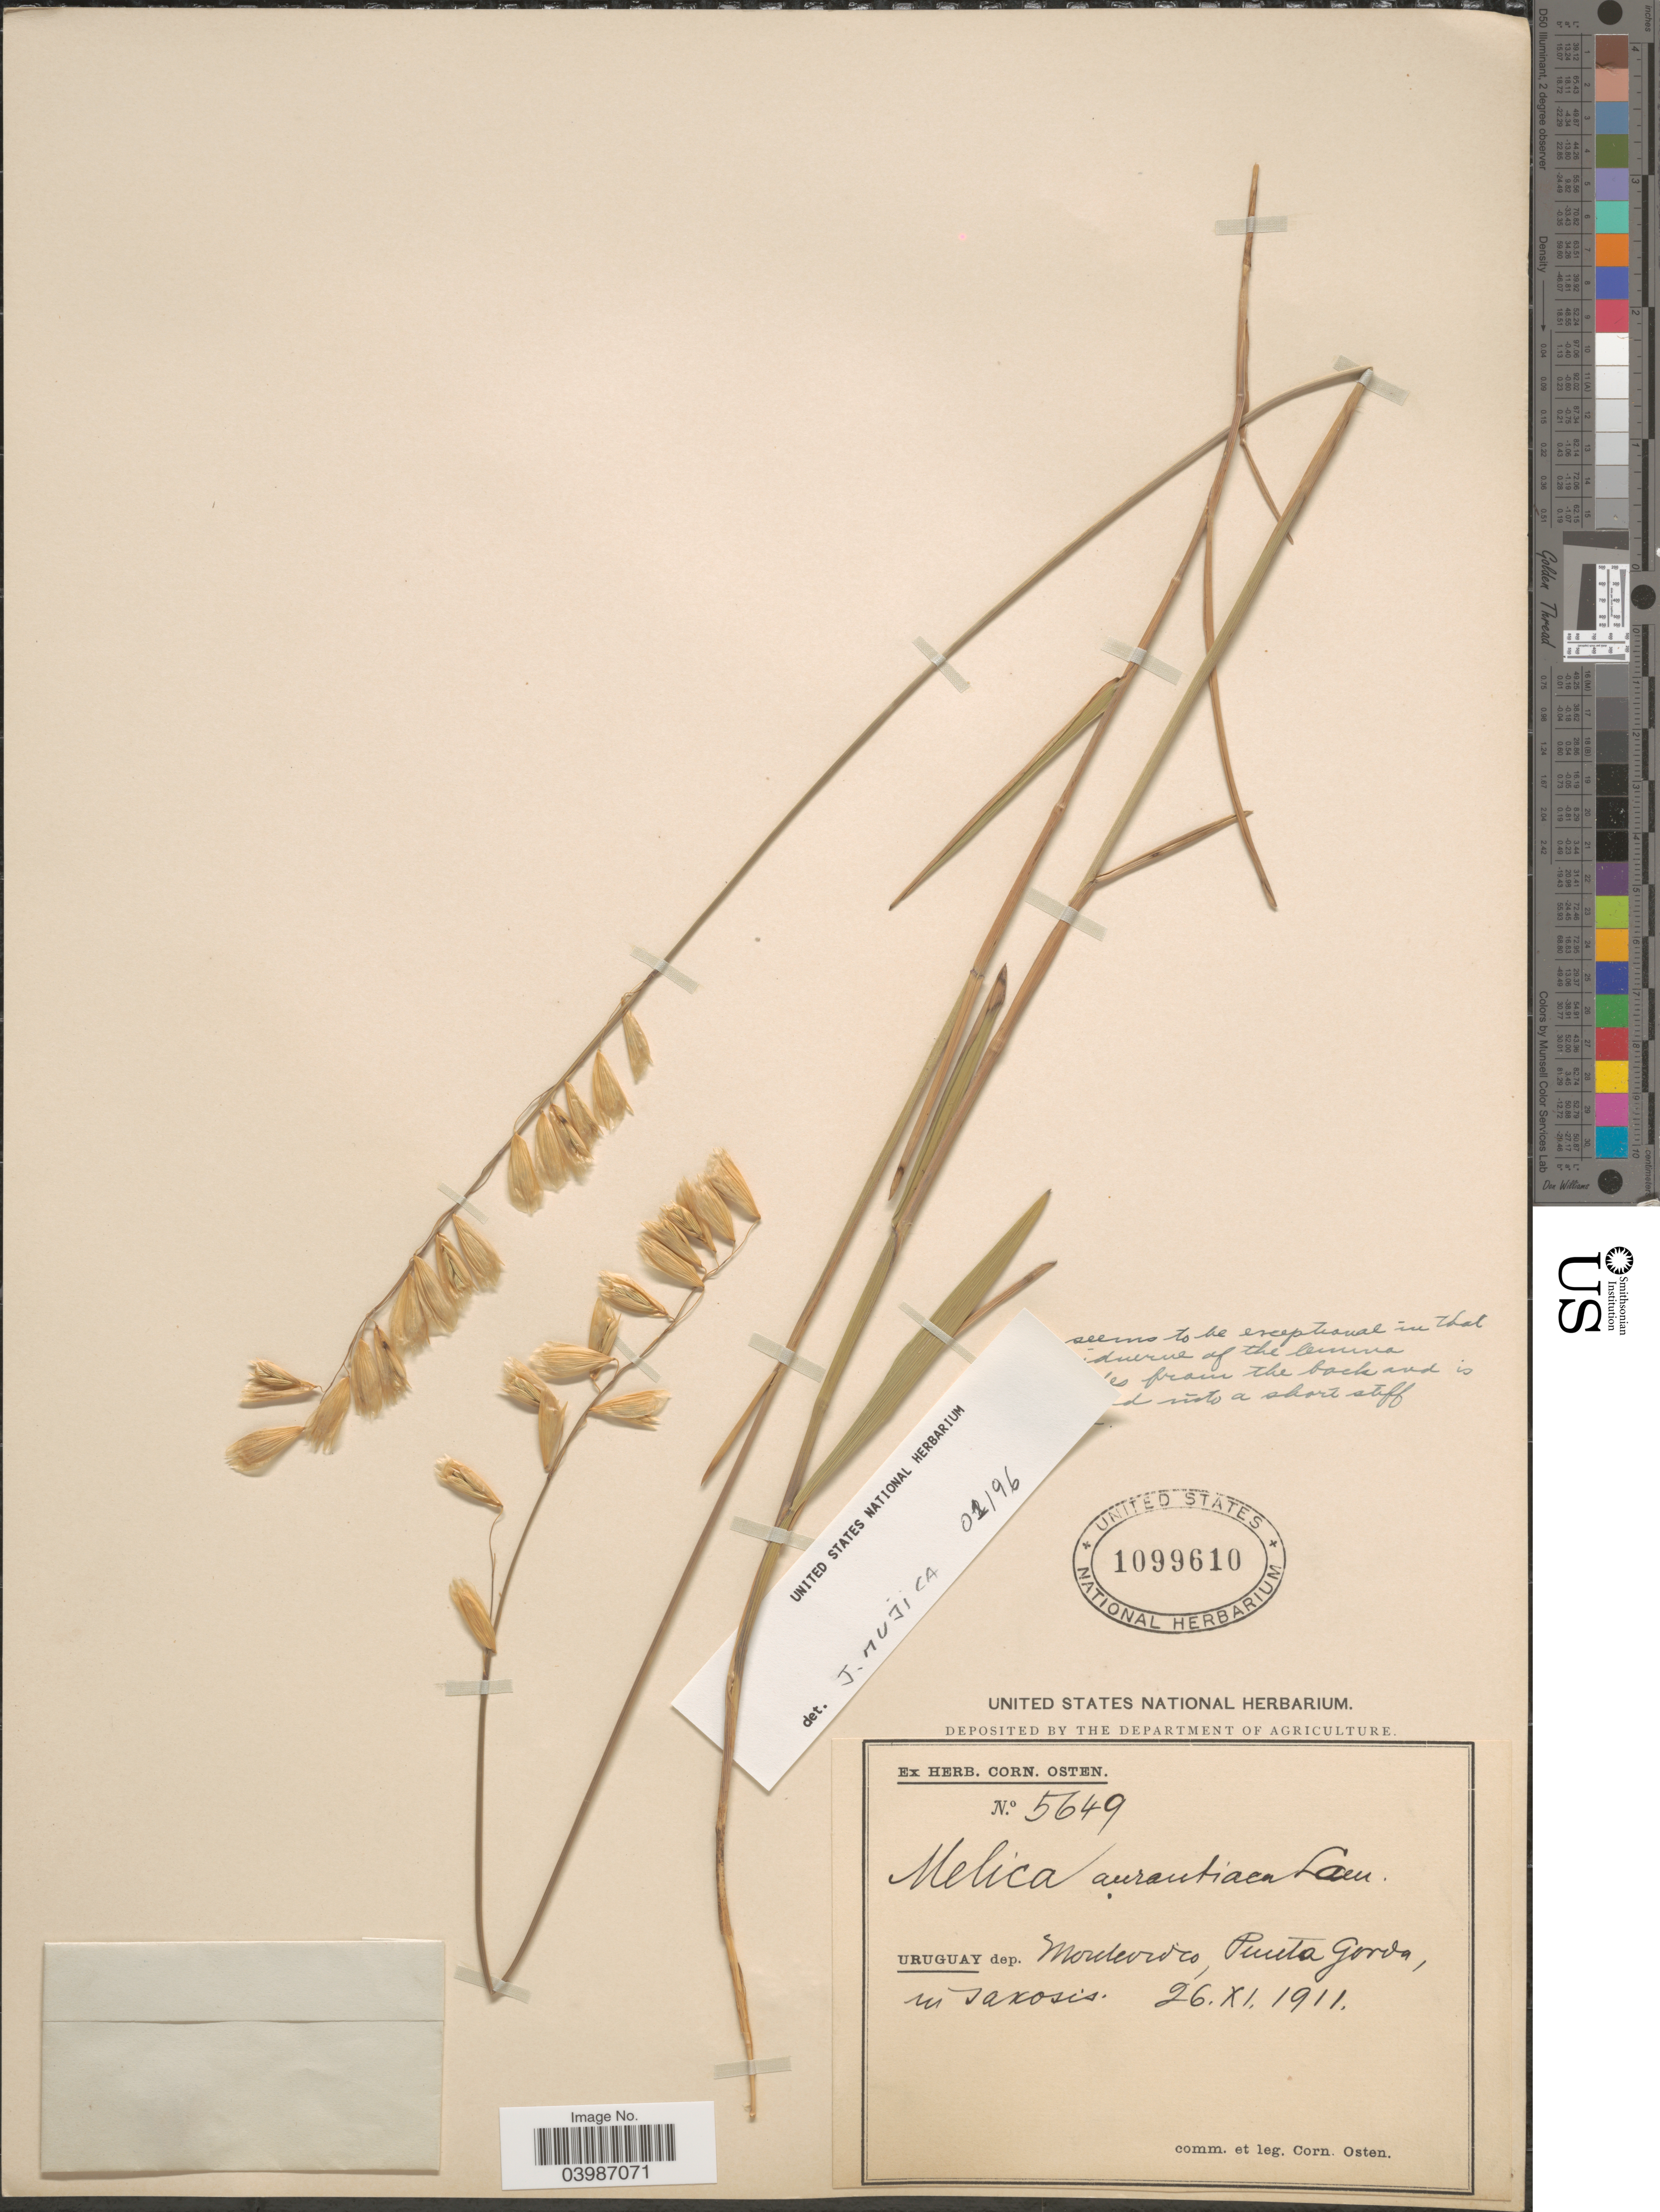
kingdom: Plantae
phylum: Tracheophyta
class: Liliopsida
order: Poales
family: Poaceae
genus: Melica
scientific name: Melica brasiliana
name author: Ard.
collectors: ex herb. Cornelius Osten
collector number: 5649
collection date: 1911-11-26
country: Uruguay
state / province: Montevideo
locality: Dep. Montevideo, Punta Gorda in saxosis.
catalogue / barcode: US 1099610